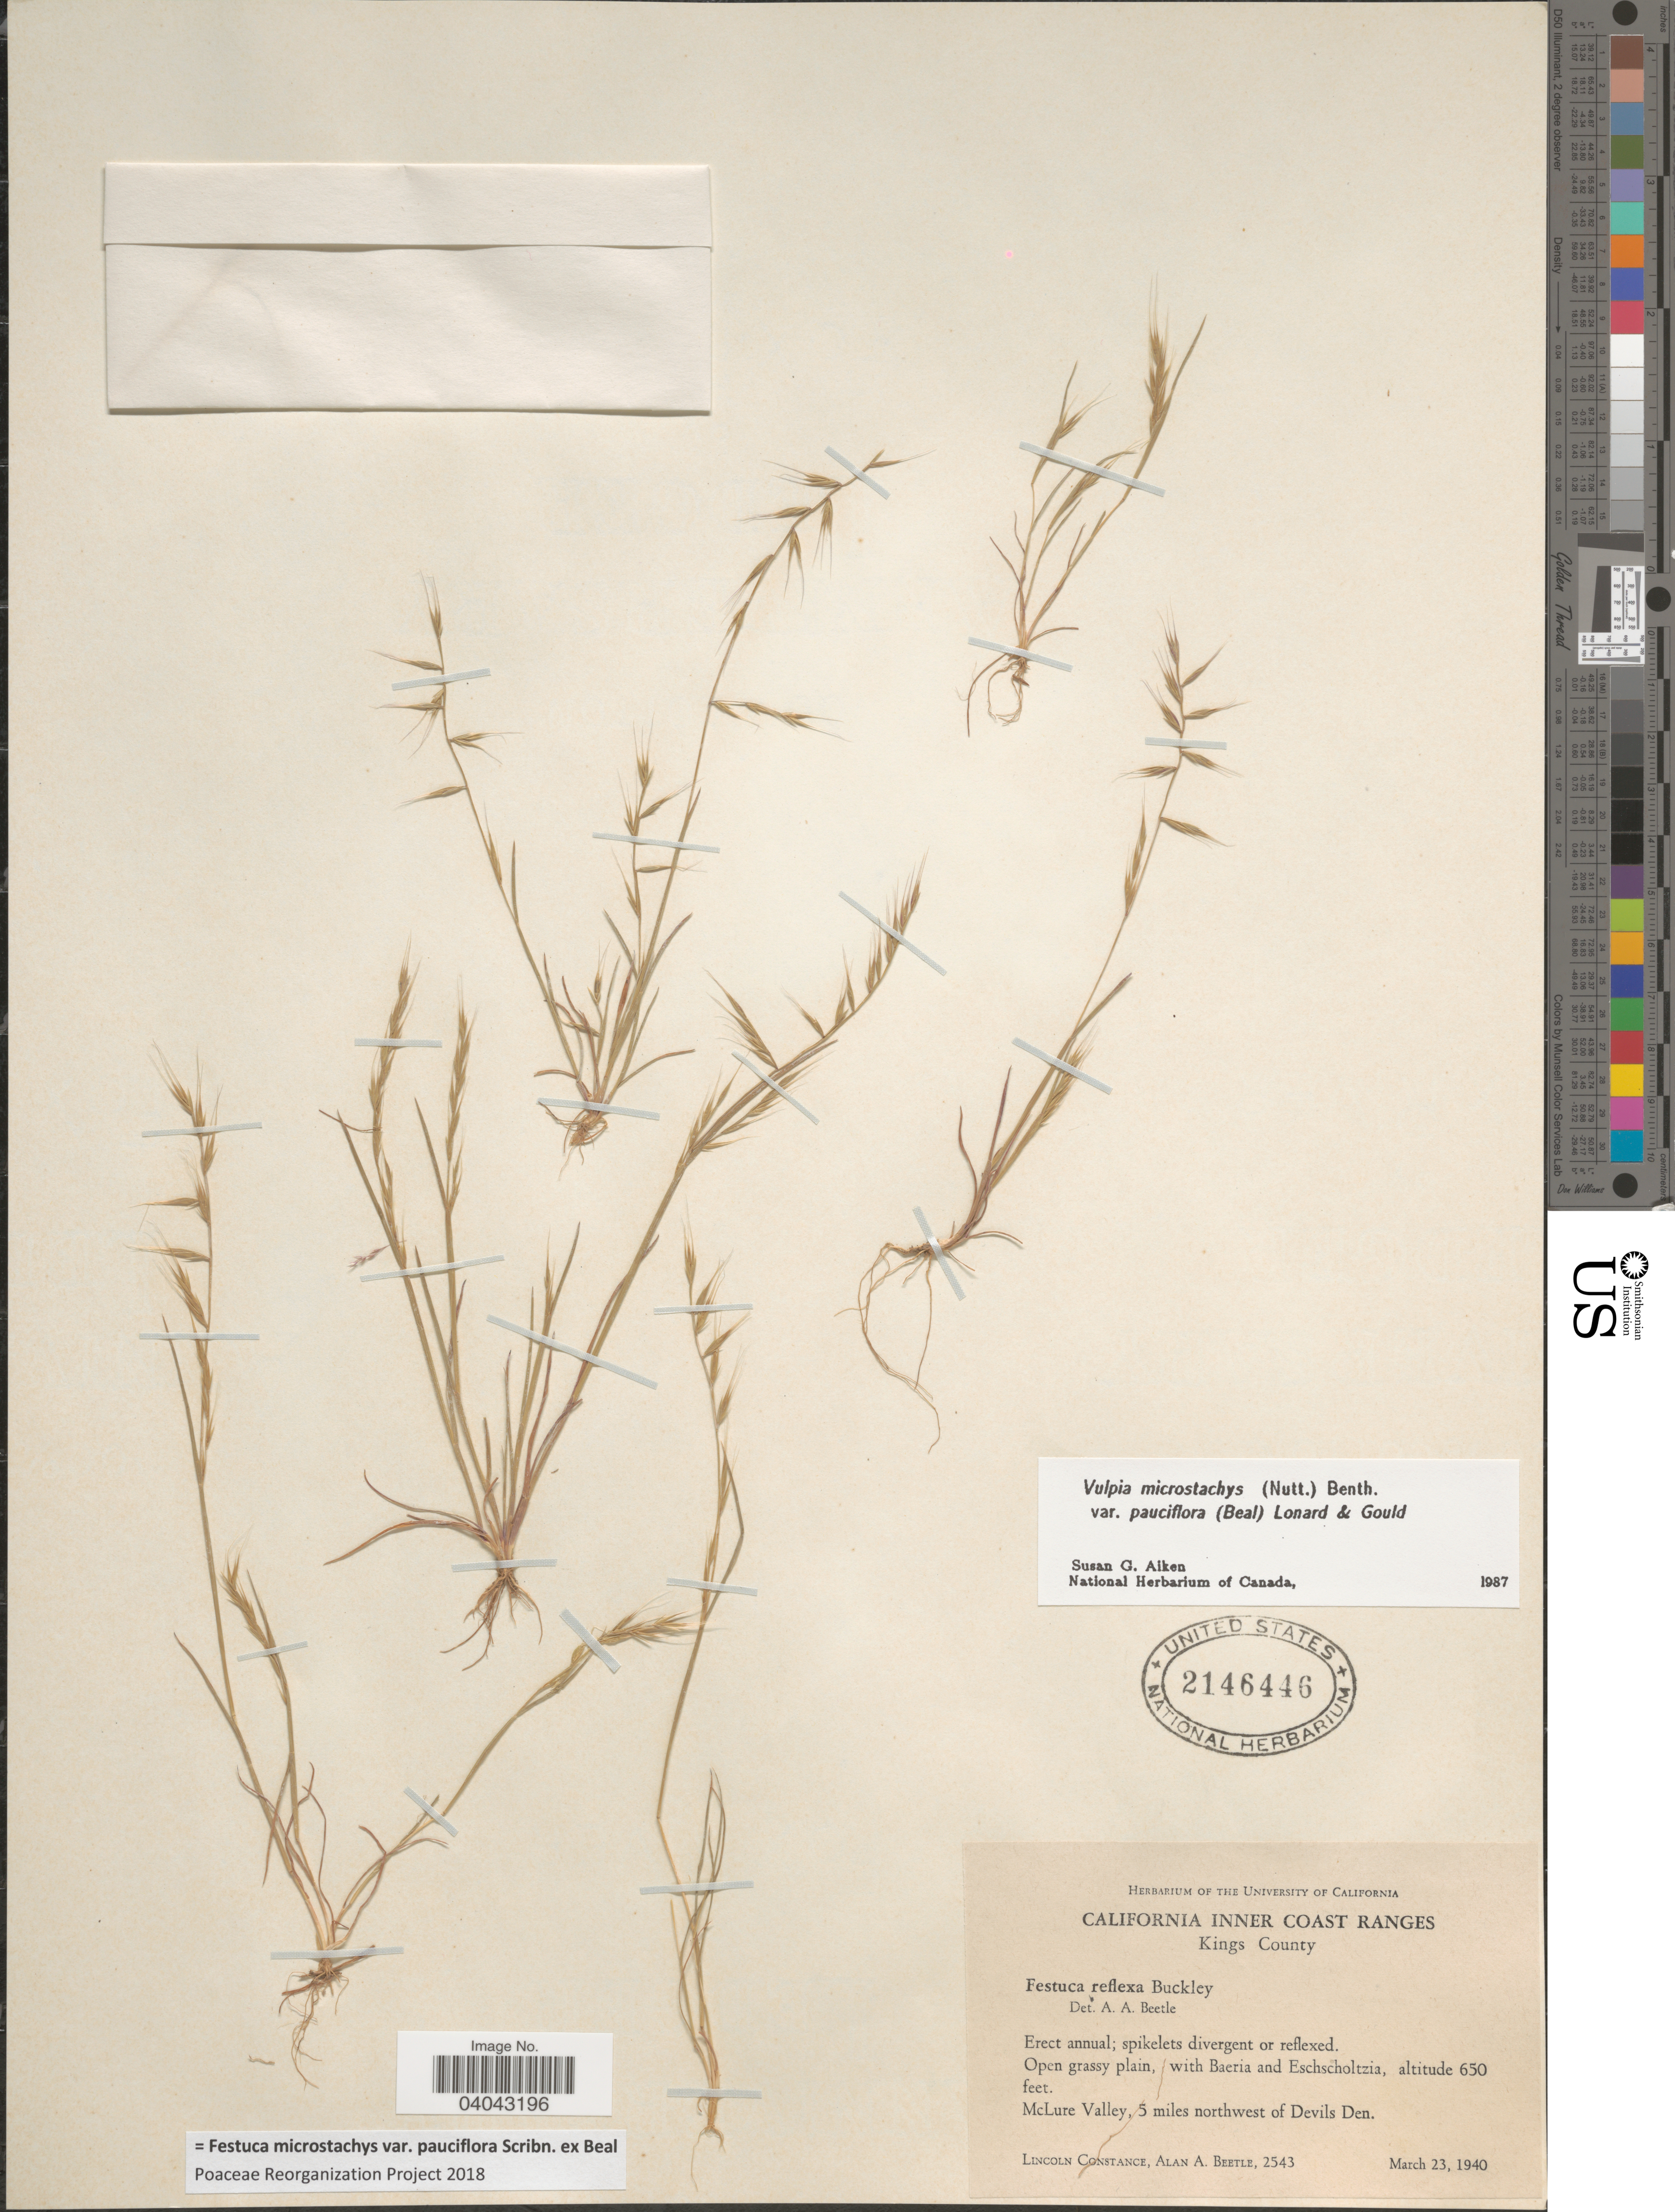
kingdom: Plantae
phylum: Tracheophyta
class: Liliopsida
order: Poales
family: Poaceae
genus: Festuca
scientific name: Festuca microstachys var. pauciflora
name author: Scribn. ex W.J. Beal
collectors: L. Constance & A. A. Beetle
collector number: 2543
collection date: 1940-03-23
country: United States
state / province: California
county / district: Kings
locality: California Inner Coast Ranges. Kings County. McLure Valley, 5 miles northwest of Devils Den.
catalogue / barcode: US 2146446